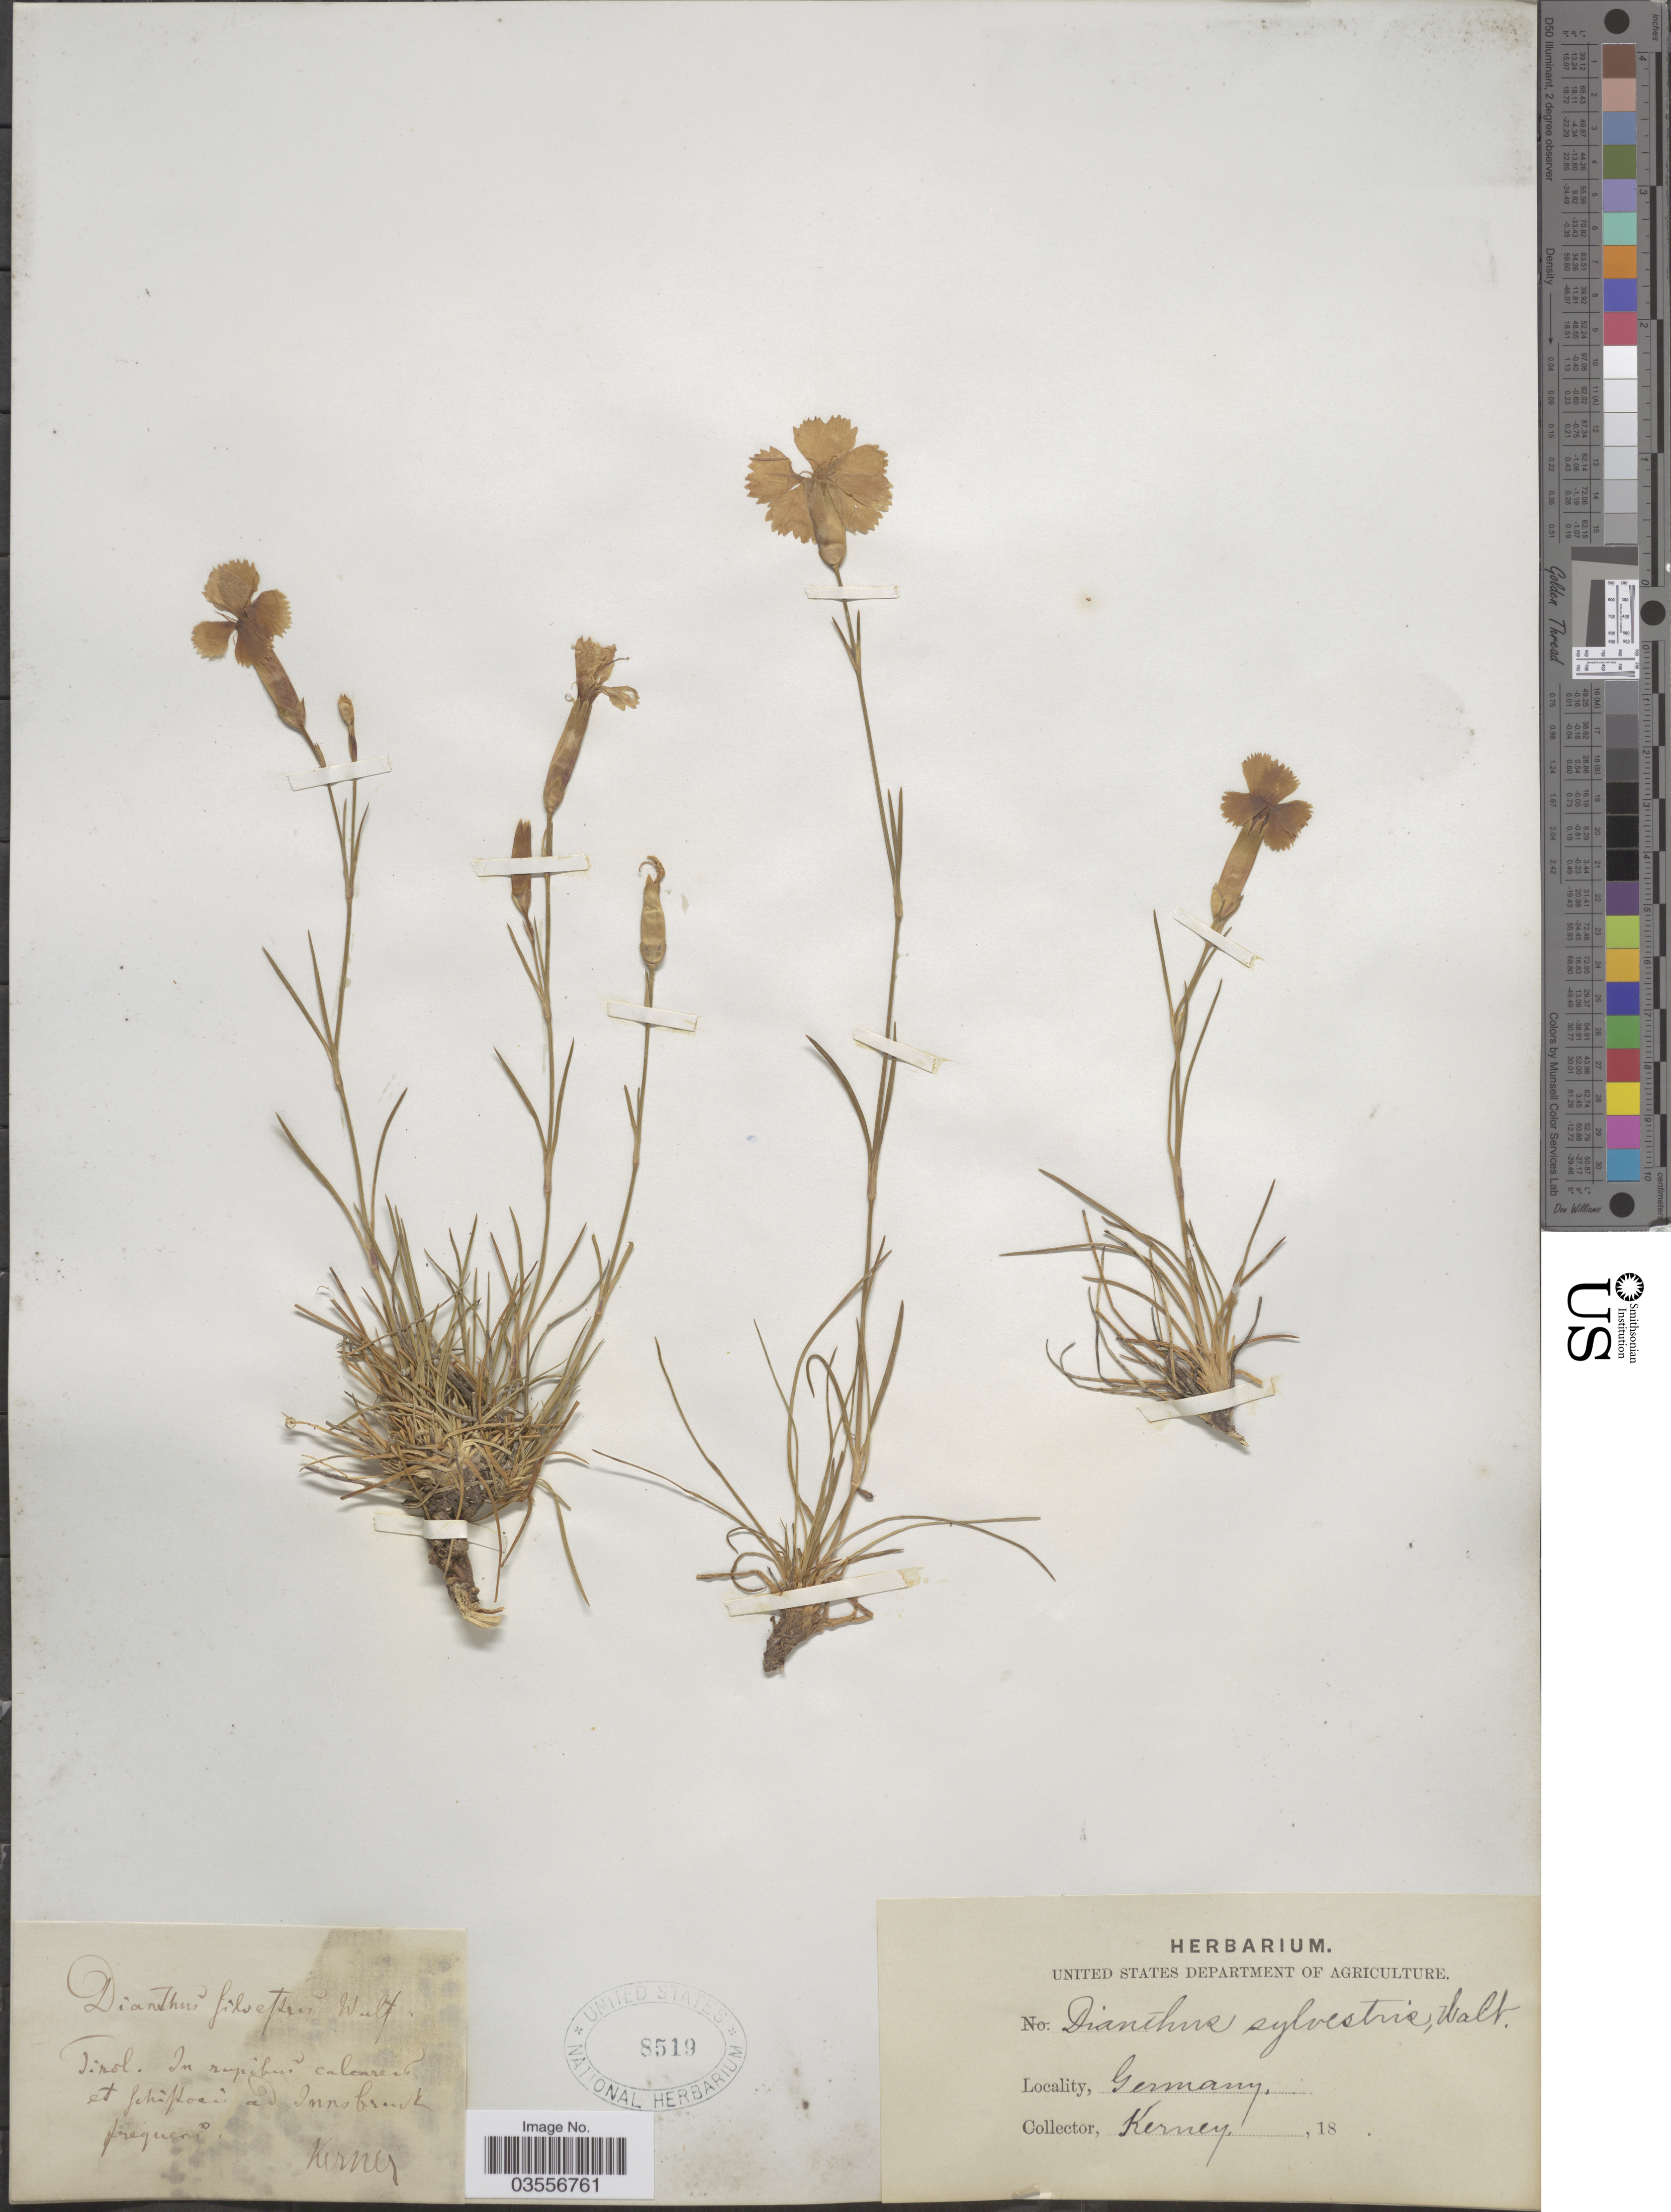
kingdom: Plantae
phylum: Tracheophyta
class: Magnoliopsida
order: Caryophyllales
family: Caryophyllaceae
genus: Dianthus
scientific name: Dianthus sylvestris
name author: Wulfen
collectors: -. Kerner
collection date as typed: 18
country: Germany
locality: Tirol. In rupibus calcareis et schistosis ad Innsbruck frequent.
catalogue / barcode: US 8519